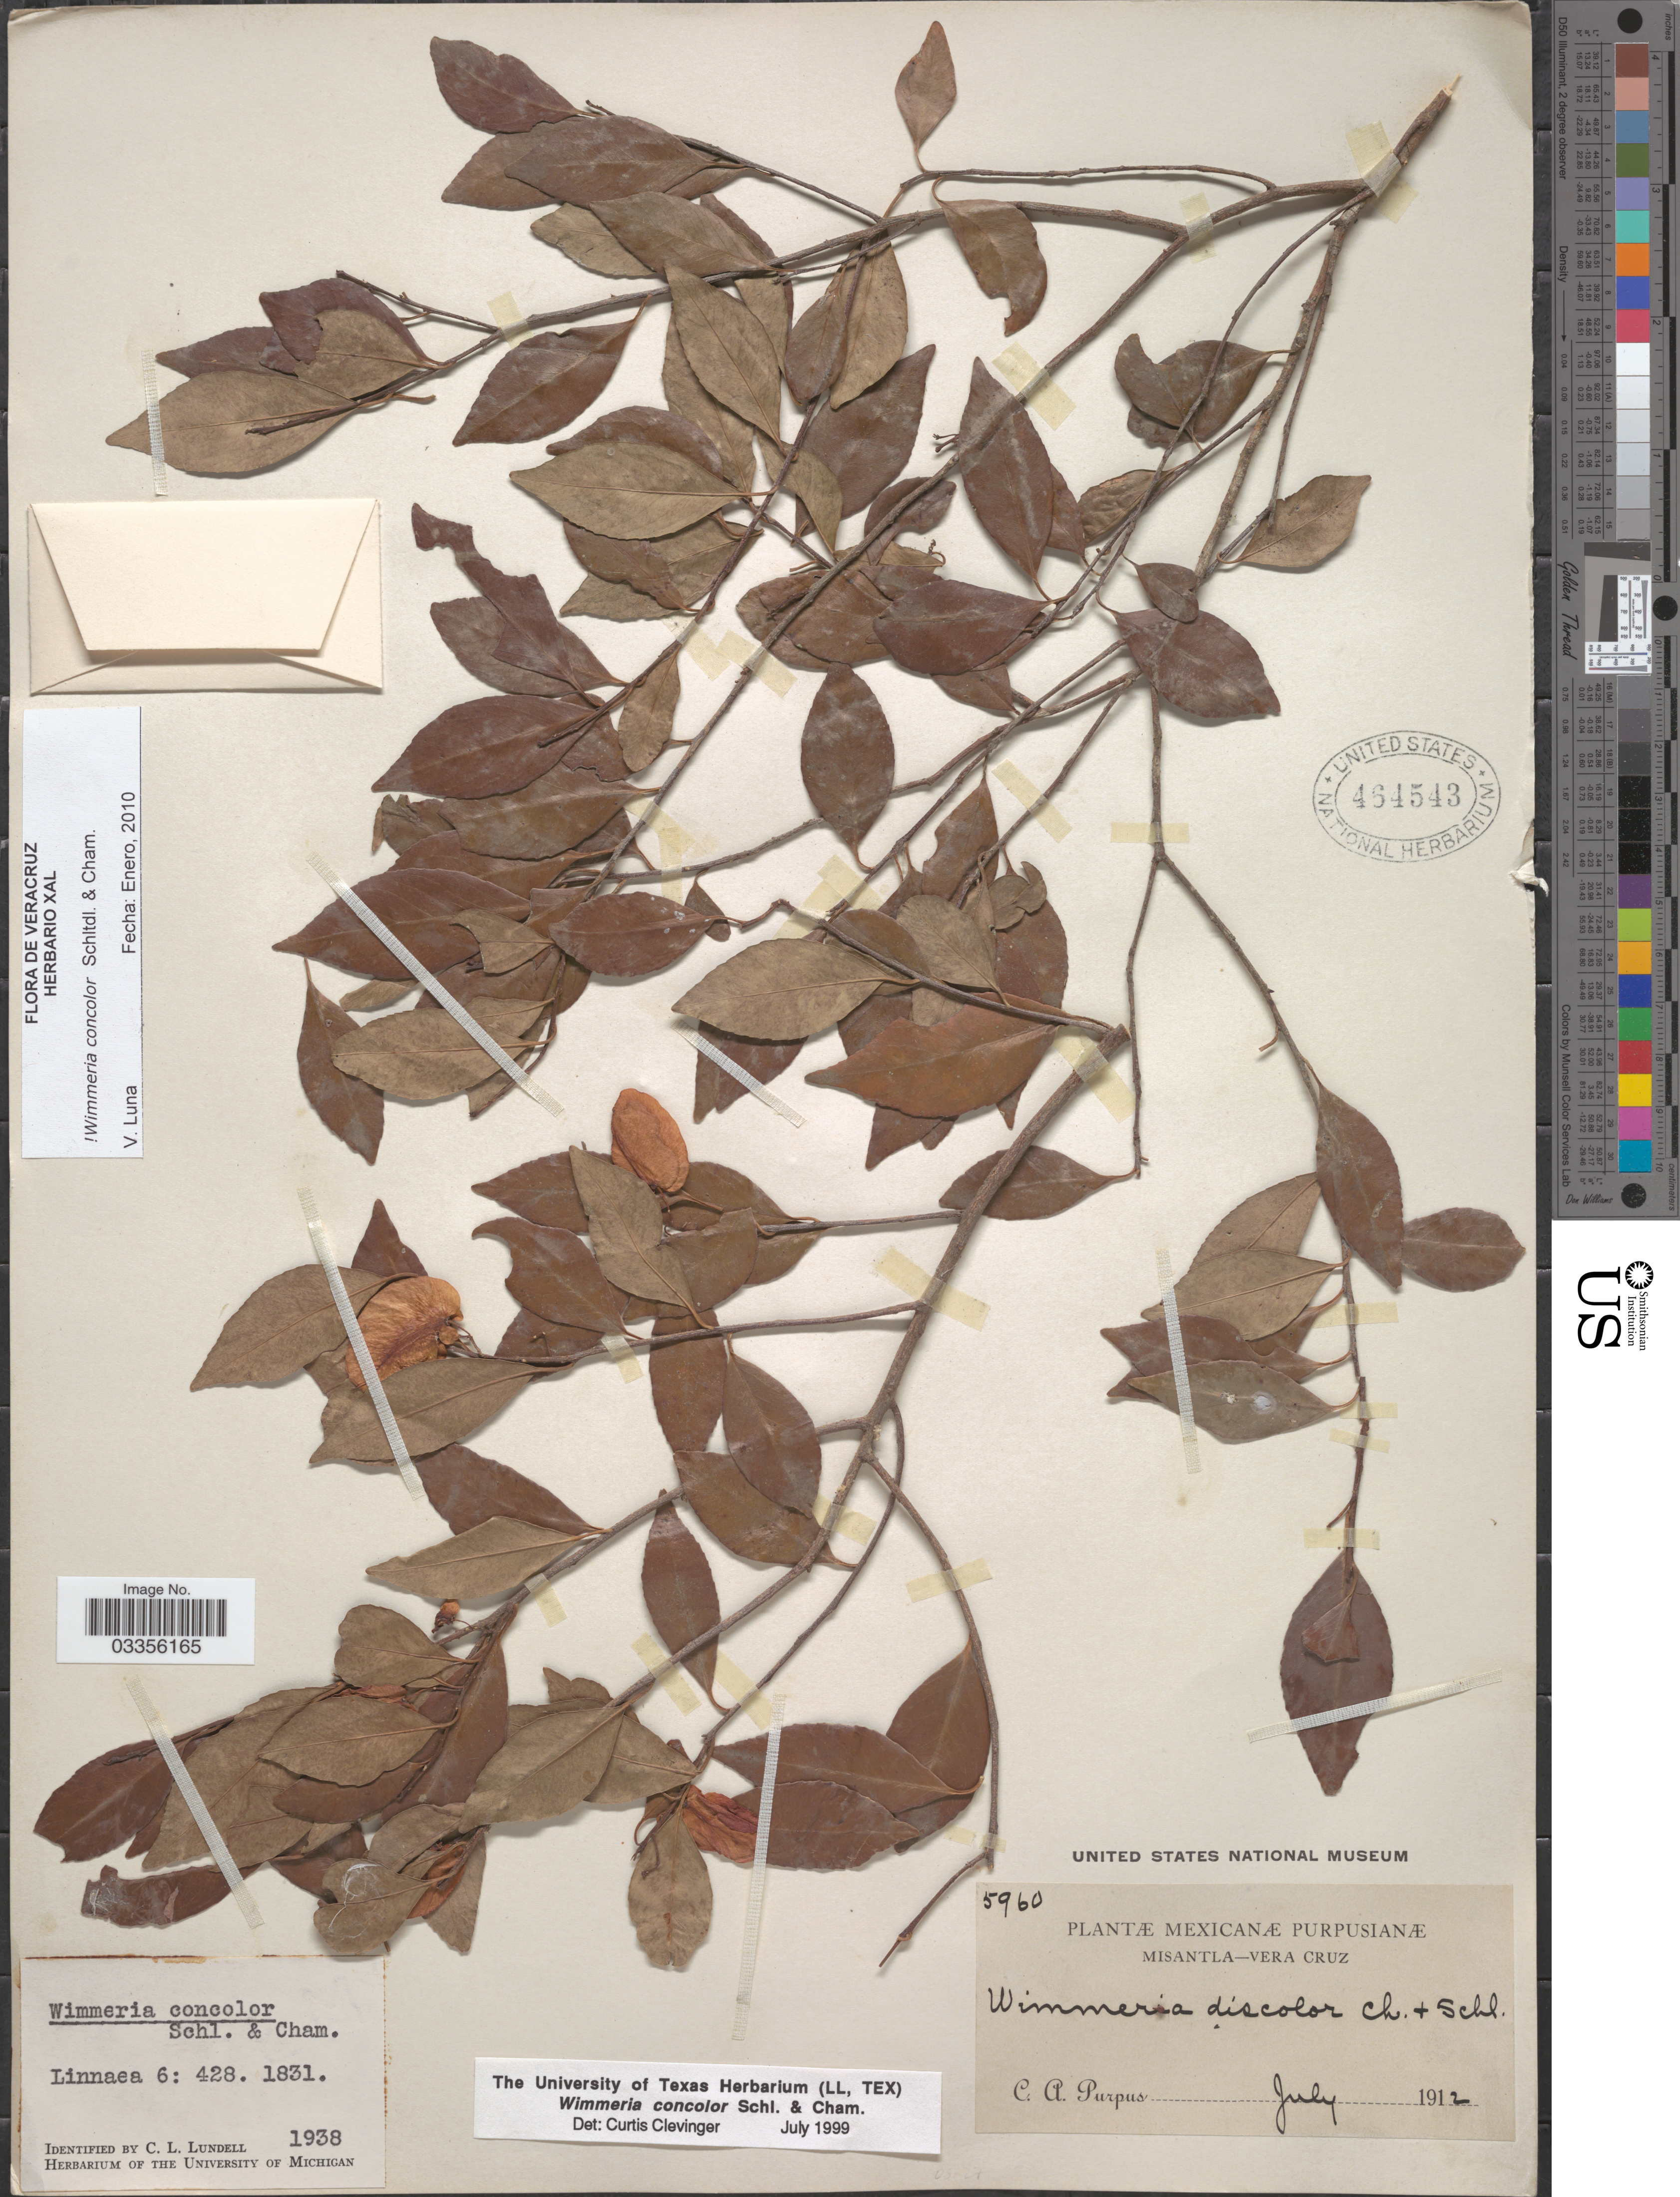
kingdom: Plantae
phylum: Tracheophyta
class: Magnoliopsida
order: Celastrales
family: Celastraceae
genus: Wimmeria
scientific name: Wimmeria concolor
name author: Schltdl. & Cham.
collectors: C. A. Purpus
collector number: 5960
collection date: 1912-07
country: Mexico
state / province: Veracruz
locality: Misantla-Vera Cruz.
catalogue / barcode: US 464543